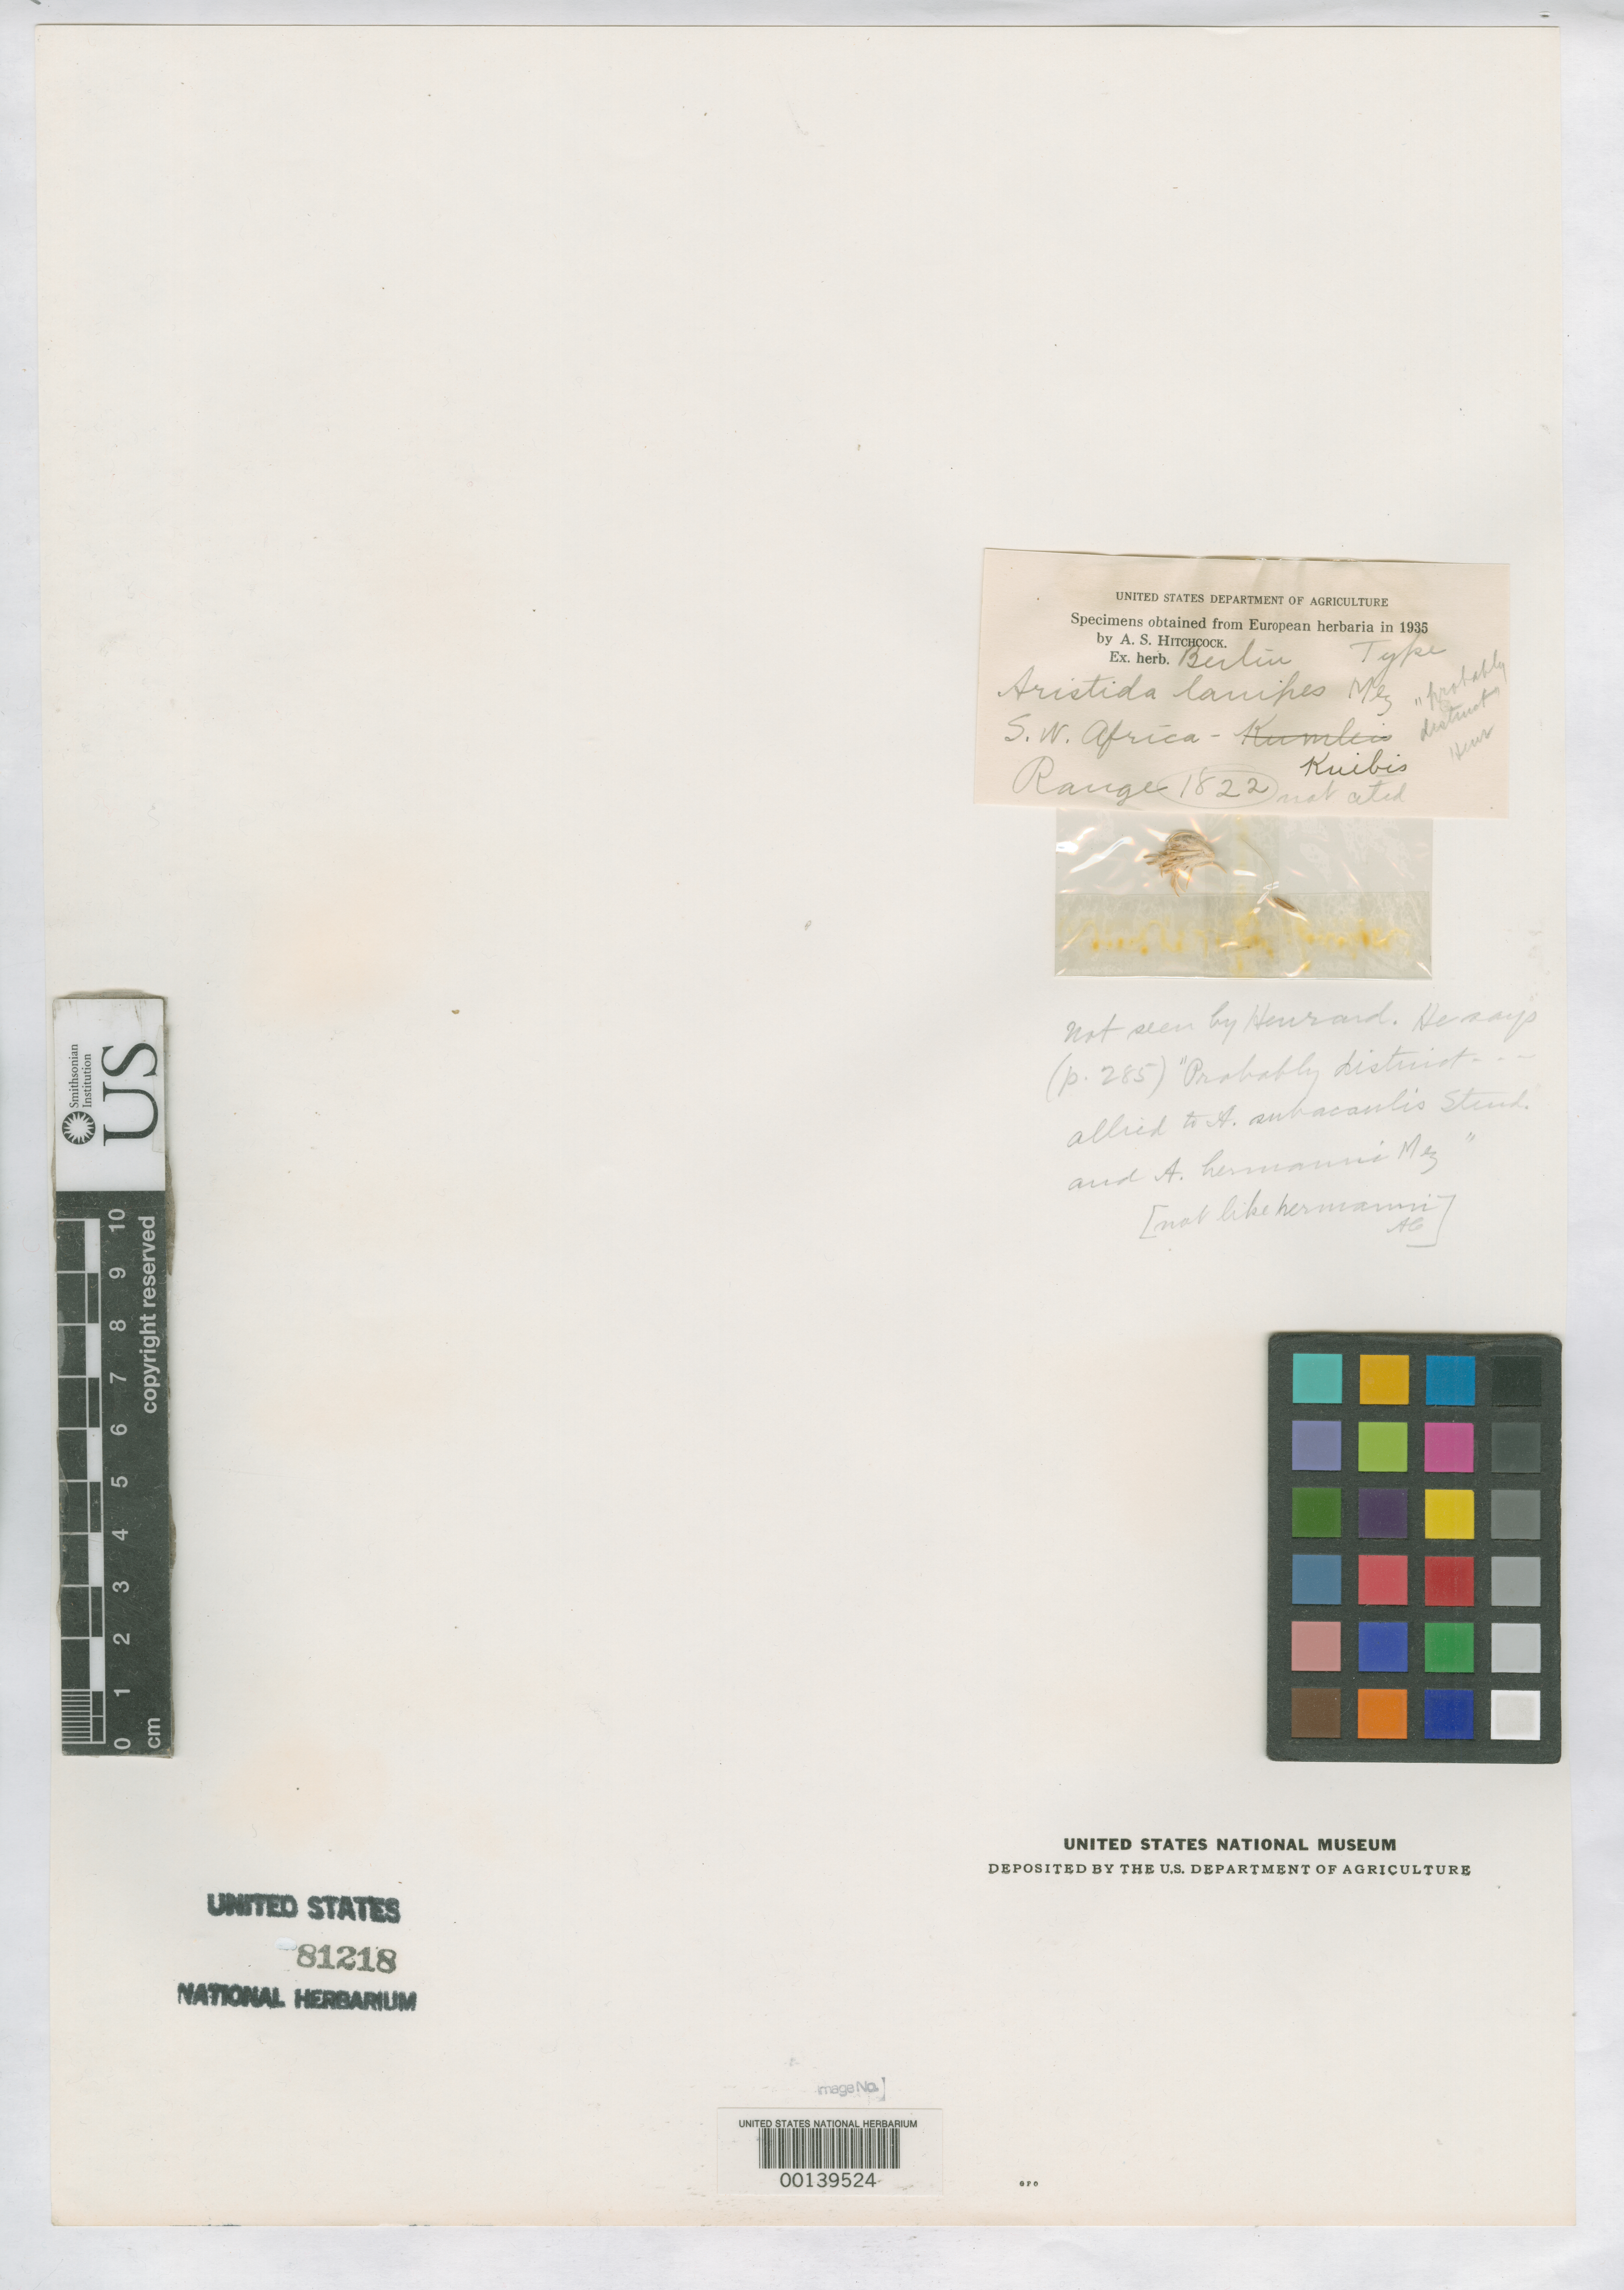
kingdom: Plantae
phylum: Tracheophyta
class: Liliopsida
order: Poales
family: Poaceae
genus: Aristida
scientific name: Aristida lanipes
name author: Mez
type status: Type Fragment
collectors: P. Range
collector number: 1822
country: Namibia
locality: Kuibis.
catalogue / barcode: US 81218